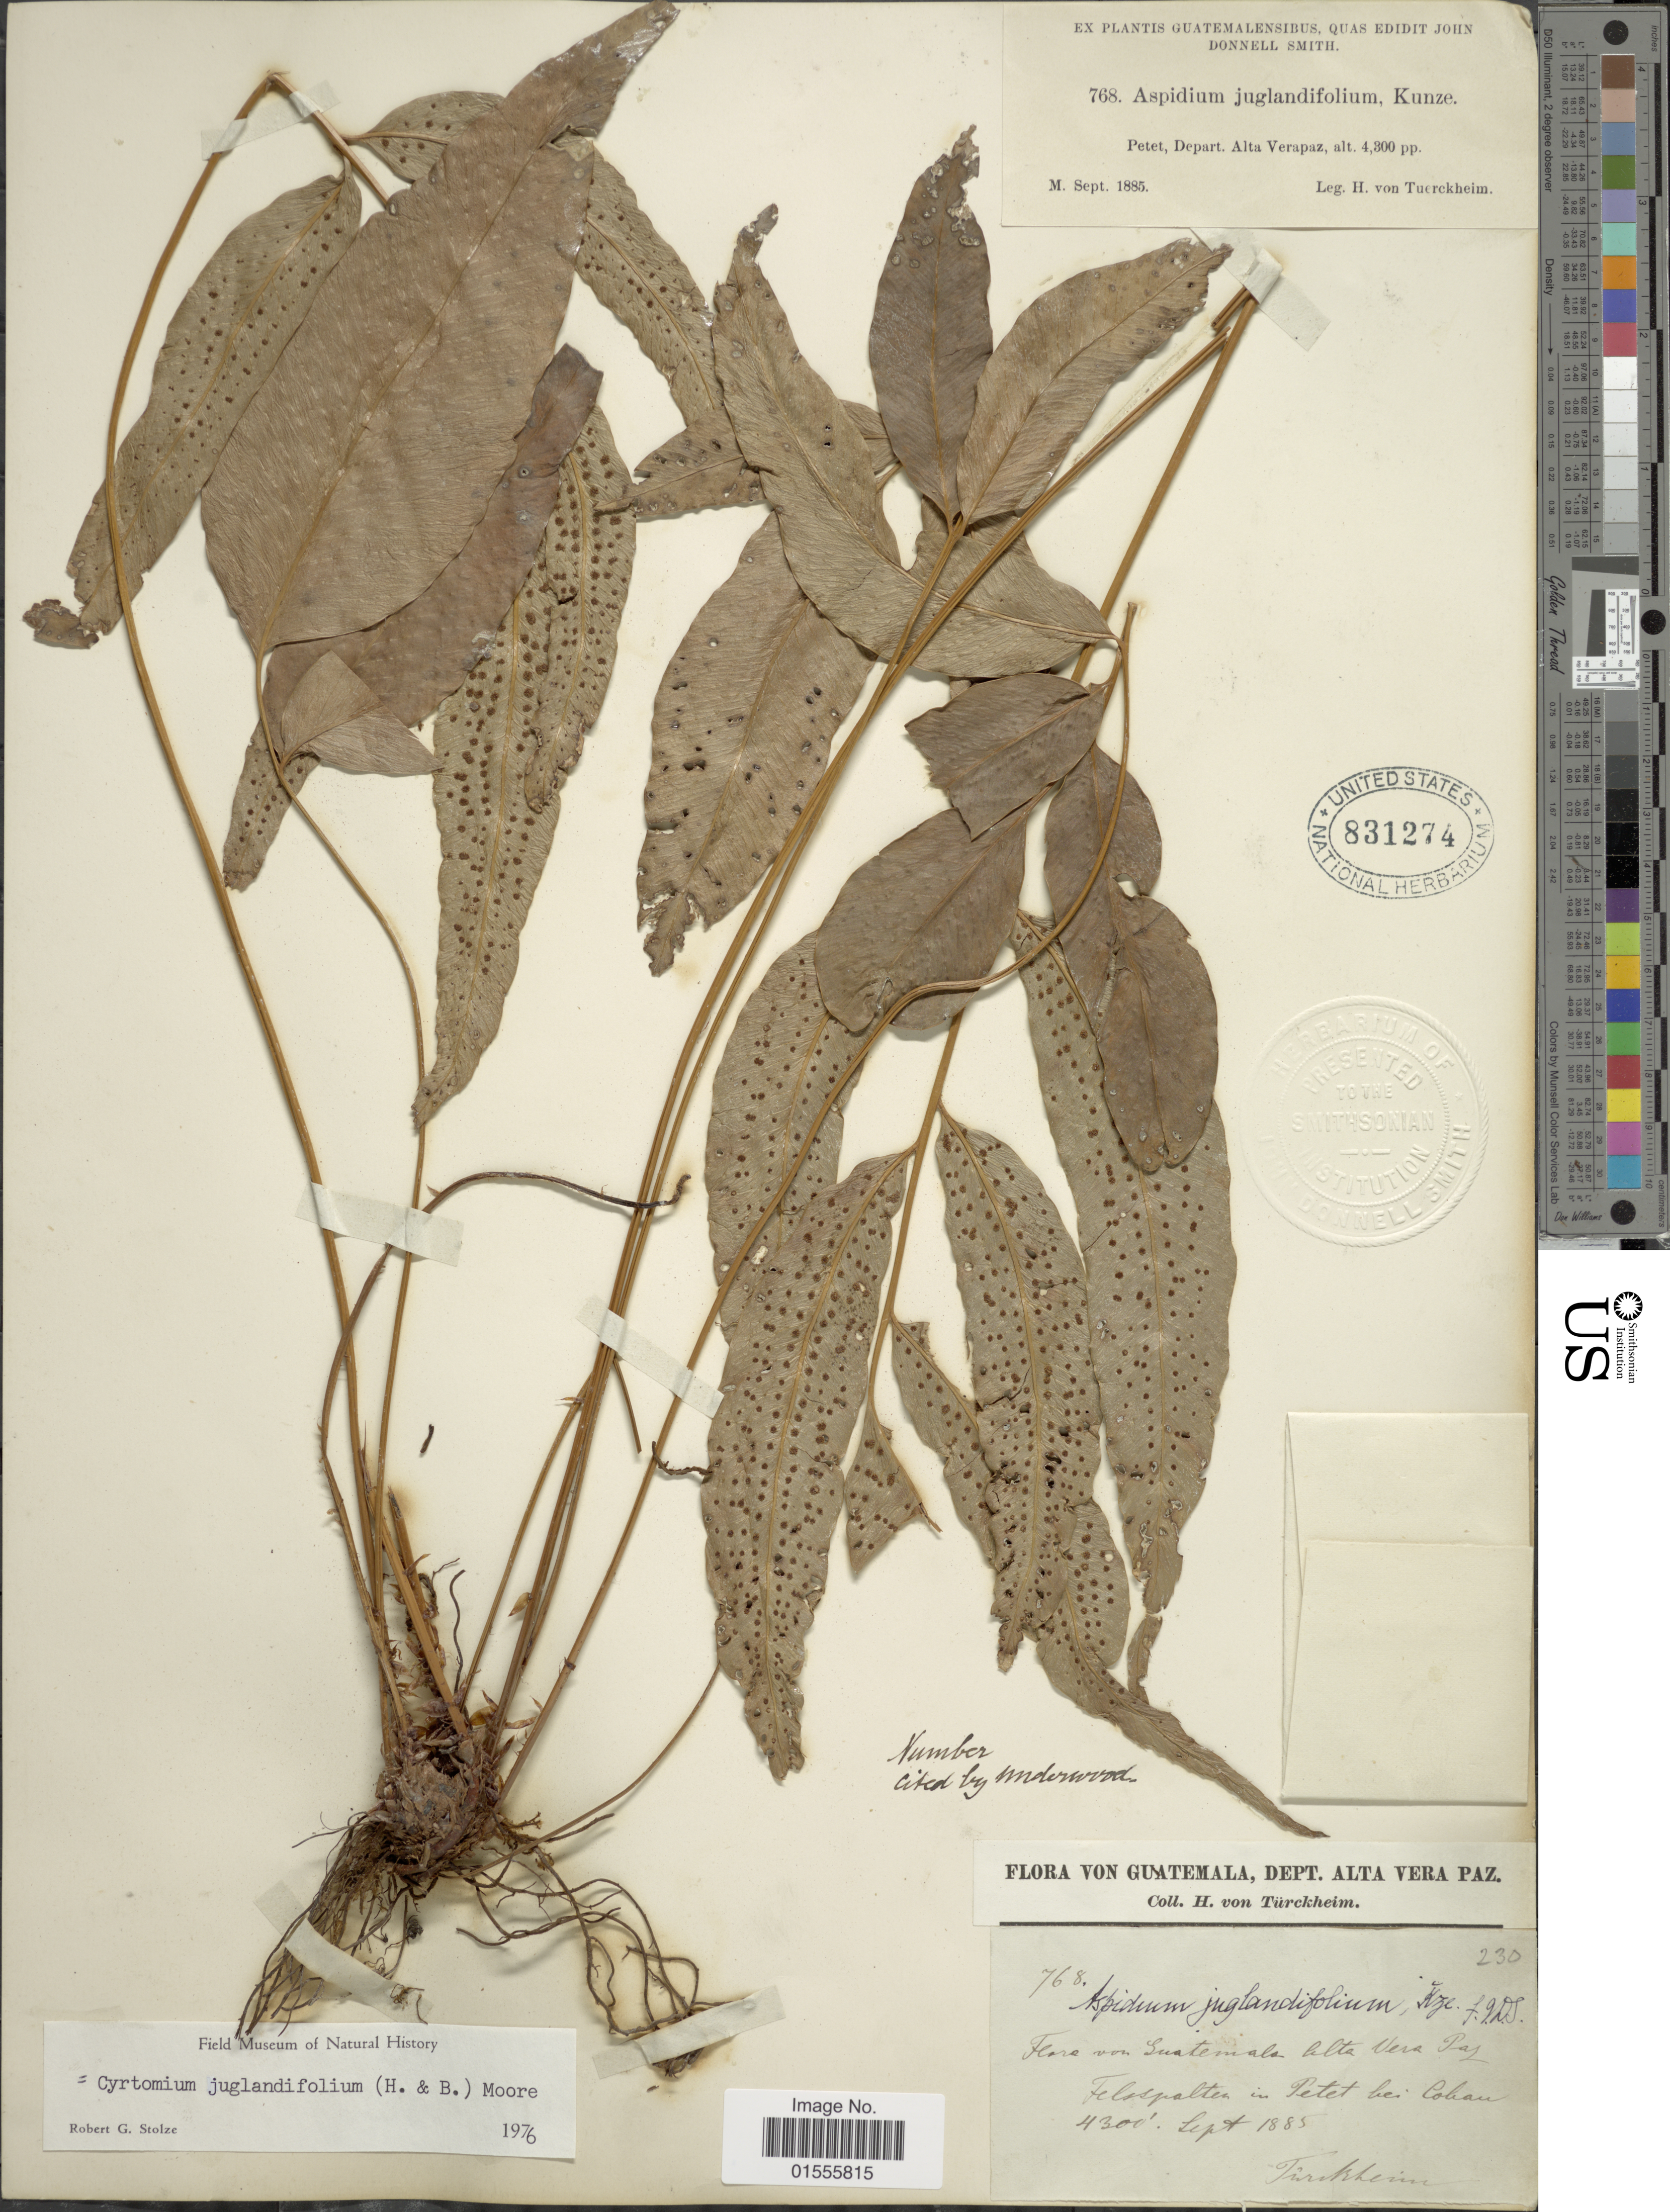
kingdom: Plantae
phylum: Tracheophyta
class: Polypodiopsida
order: Polypodiales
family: Dryopteridaceae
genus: Phanerophlebia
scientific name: Phanerophlebia juglandifolia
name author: (Willd.) J. Sm.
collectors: H. von Türckheim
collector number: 768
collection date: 1885-09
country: Guatemala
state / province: Alta Verapaz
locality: Petet, Depart. Alta Verapaz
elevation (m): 1311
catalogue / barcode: US 831274